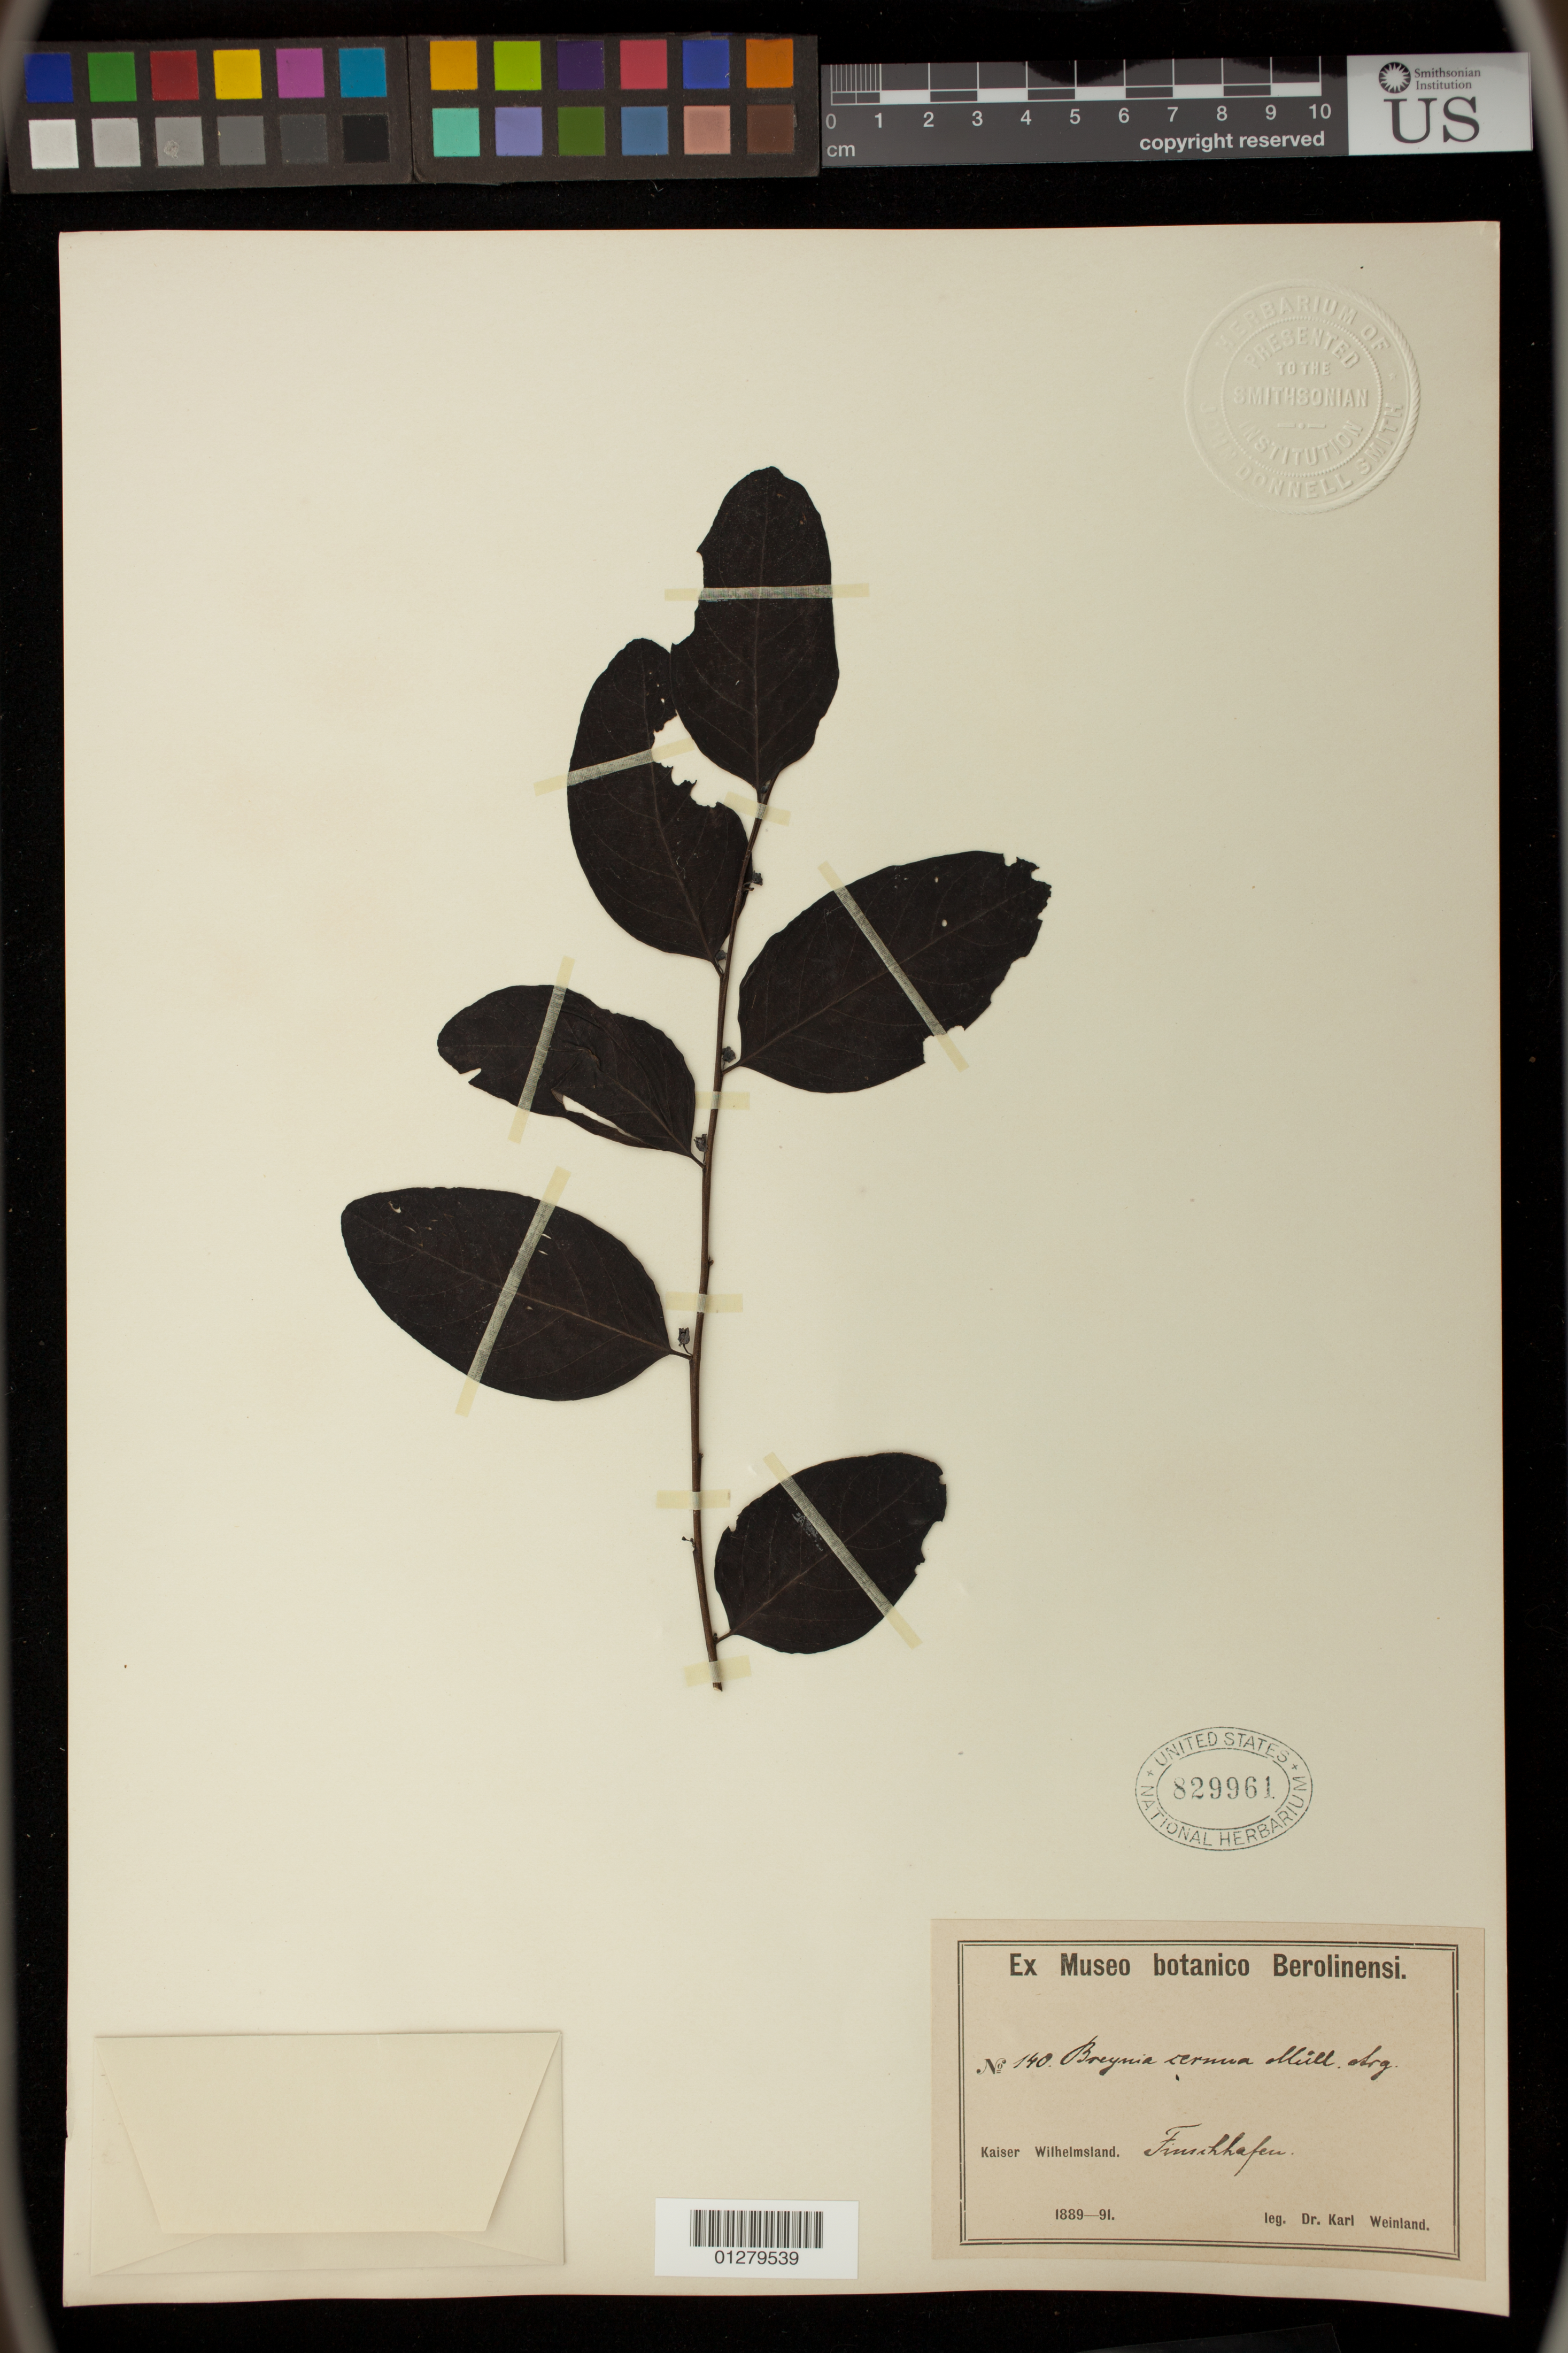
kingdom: Plantae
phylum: Tracheophyta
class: Magnoliopsida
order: Malpighiales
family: Phyllanthaceae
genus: Phyllanthus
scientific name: Phyllanthus cernuus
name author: Poir.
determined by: Wagner, W. L., (BOT), Smithsonian Institution - National Museum of Natural History (UNITED STATES)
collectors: K. Weinland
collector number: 140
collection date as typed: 1889 to -- --- 1891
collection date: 1889/1891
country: Papua New Guinea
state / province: Morobe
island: New Guinea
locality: Kaiser Wilhelmsland. Finschhafen.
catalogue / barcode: US 829961